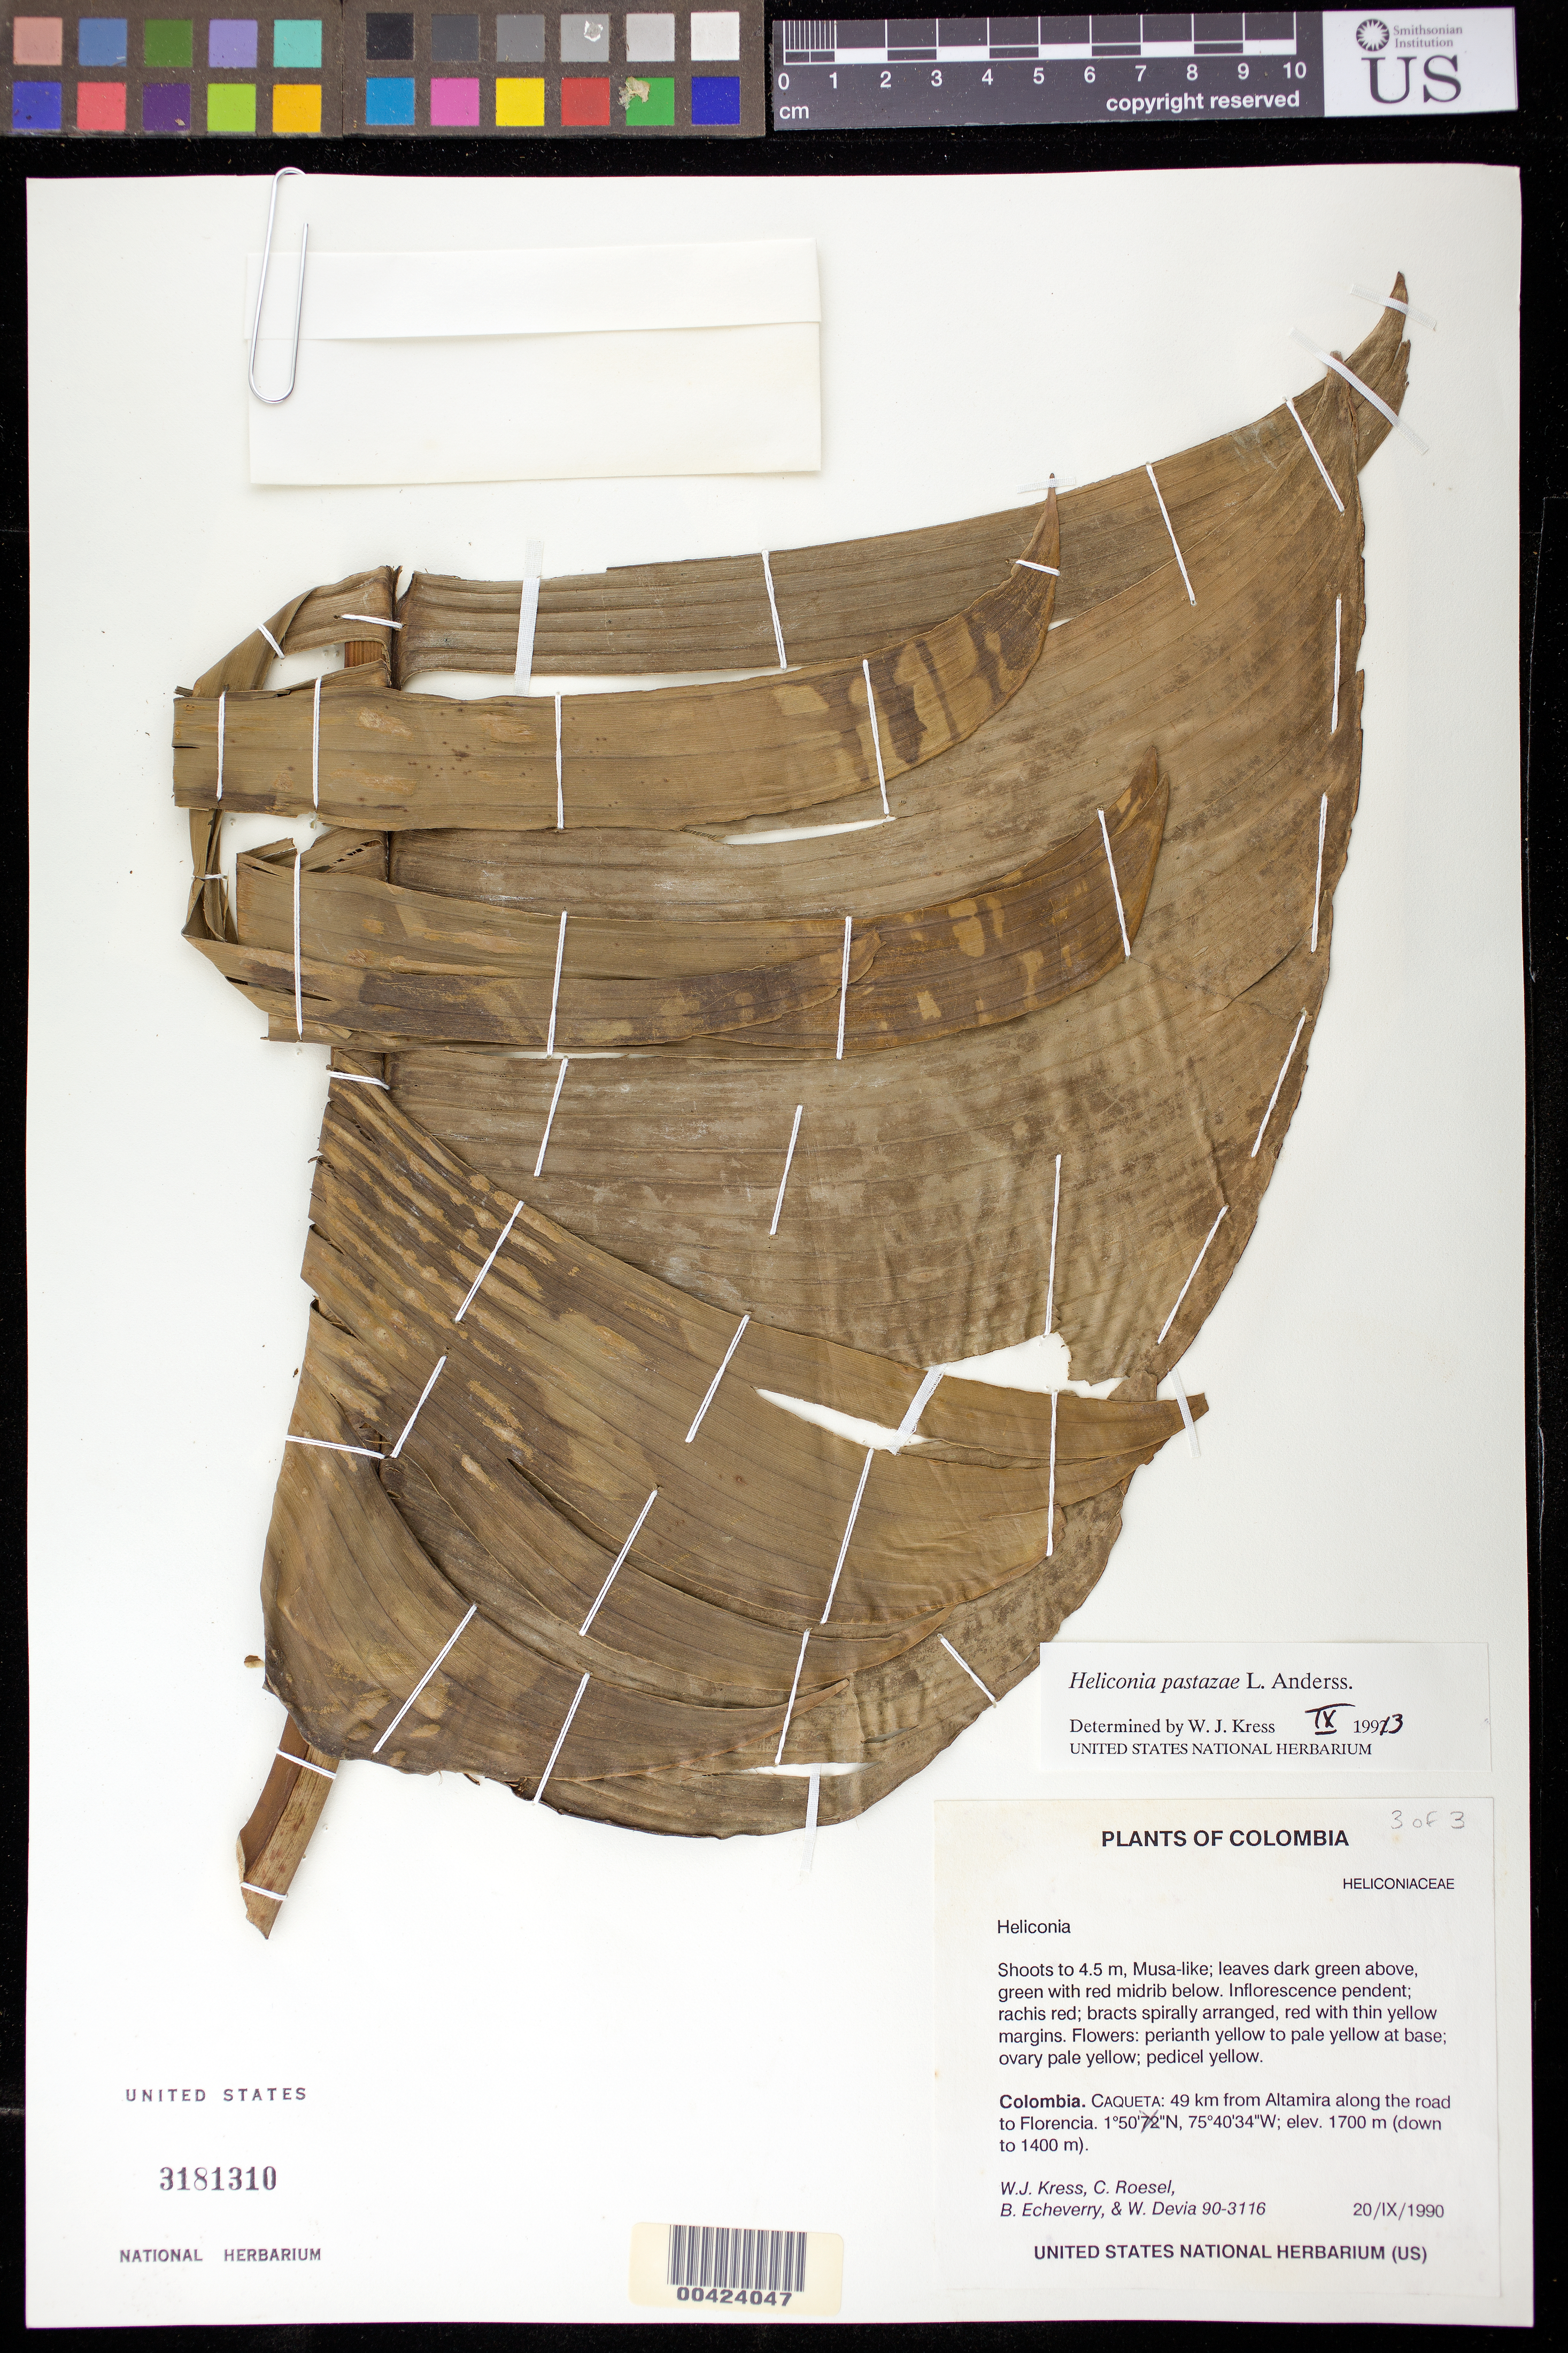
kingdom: Plantae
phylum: Tracheophyta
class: Liliopsida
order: Zingiberales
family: Heliconiaceae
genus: Heliconia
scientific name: Heliconia pastazae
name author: L. Andersson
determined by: Kress, W. J., (US), Smithsonian Institution - National Museum of Natural History (UNITED STATES)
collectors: W. J. Kress, C. S. Roesel, B. Echeverry & W. Devia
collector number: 90-3116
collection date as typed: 20 Sep 1990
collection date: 1990-09-20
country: Colombia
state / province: Caquetá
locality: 49 km from Altamira along road to Florencia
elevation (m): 1700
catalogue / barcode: US 3181310